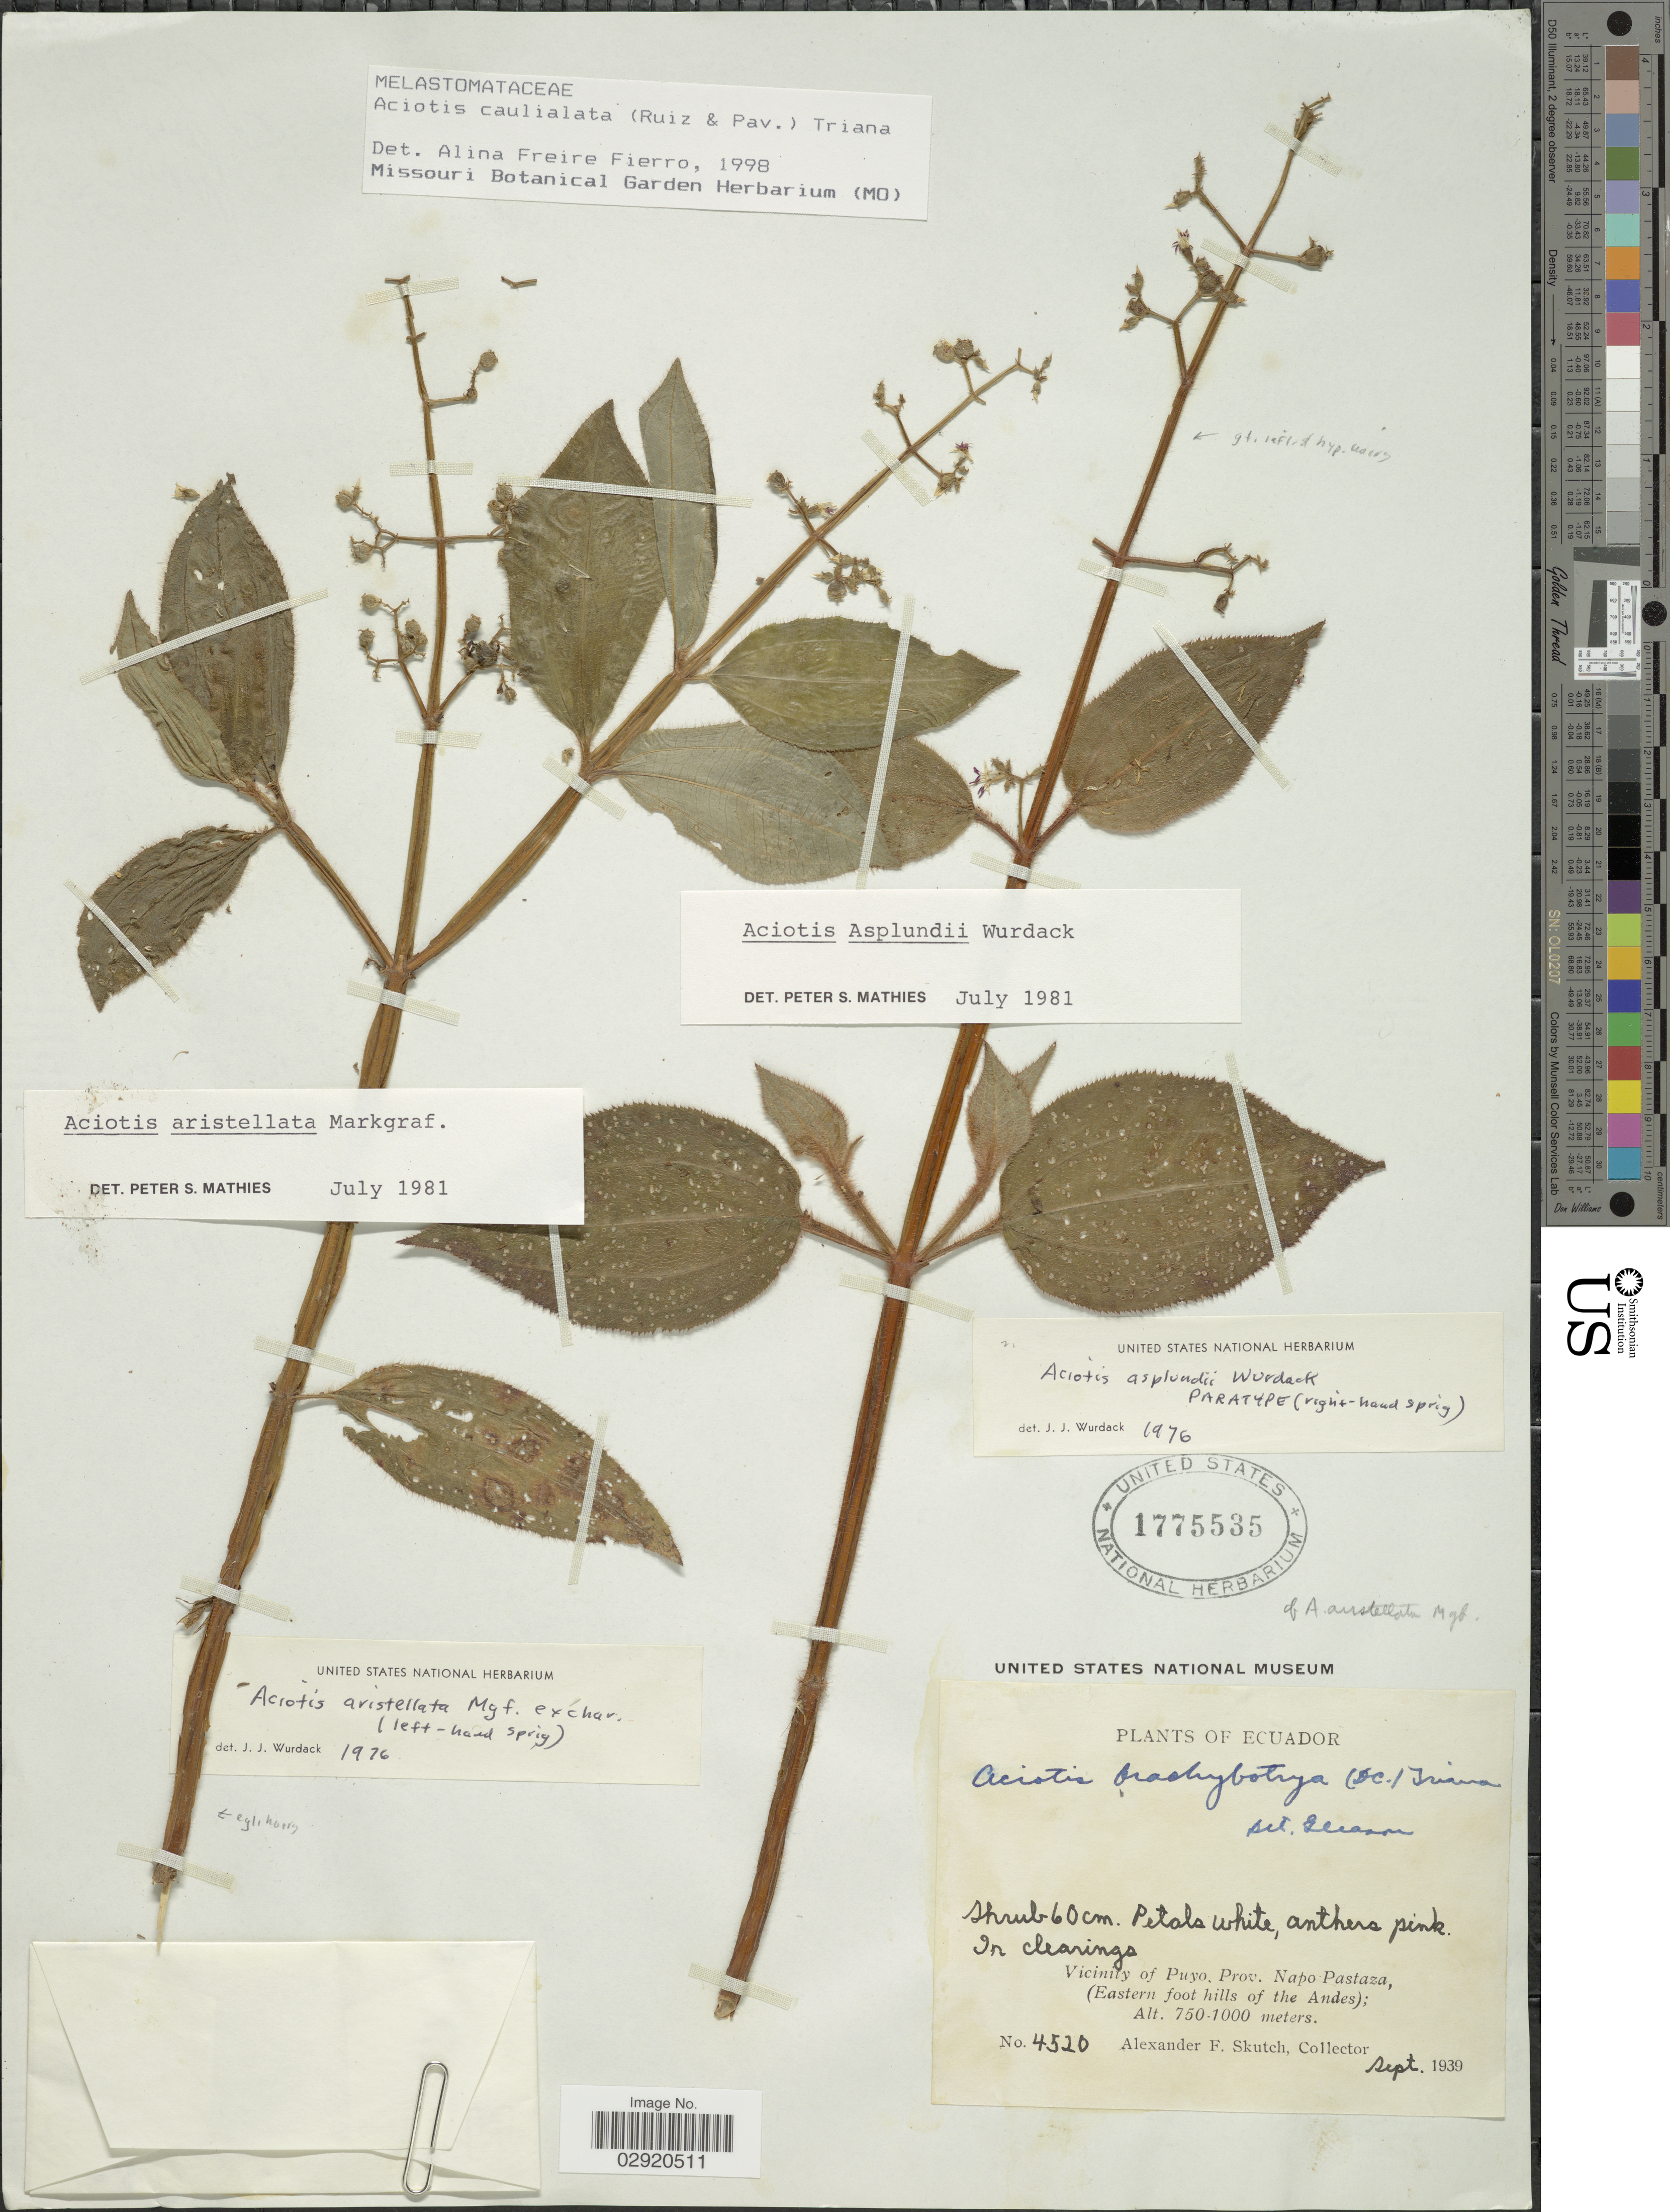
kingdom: Plantae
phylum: Tracheophyta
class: Magnoliopsida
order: Myrtales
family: Melastomataceae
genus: Aciotis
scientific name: Aciotis rubricaulis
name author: (Mart. ex DC.) Triana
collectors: A. F. Skutch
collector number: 4520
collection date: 1939-09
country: Ecuador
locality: Vicinity of Puyo, Prov. Napo Pastaza, (Eastern foot hills of the Andes).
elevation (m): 750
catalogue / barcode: US 1775535